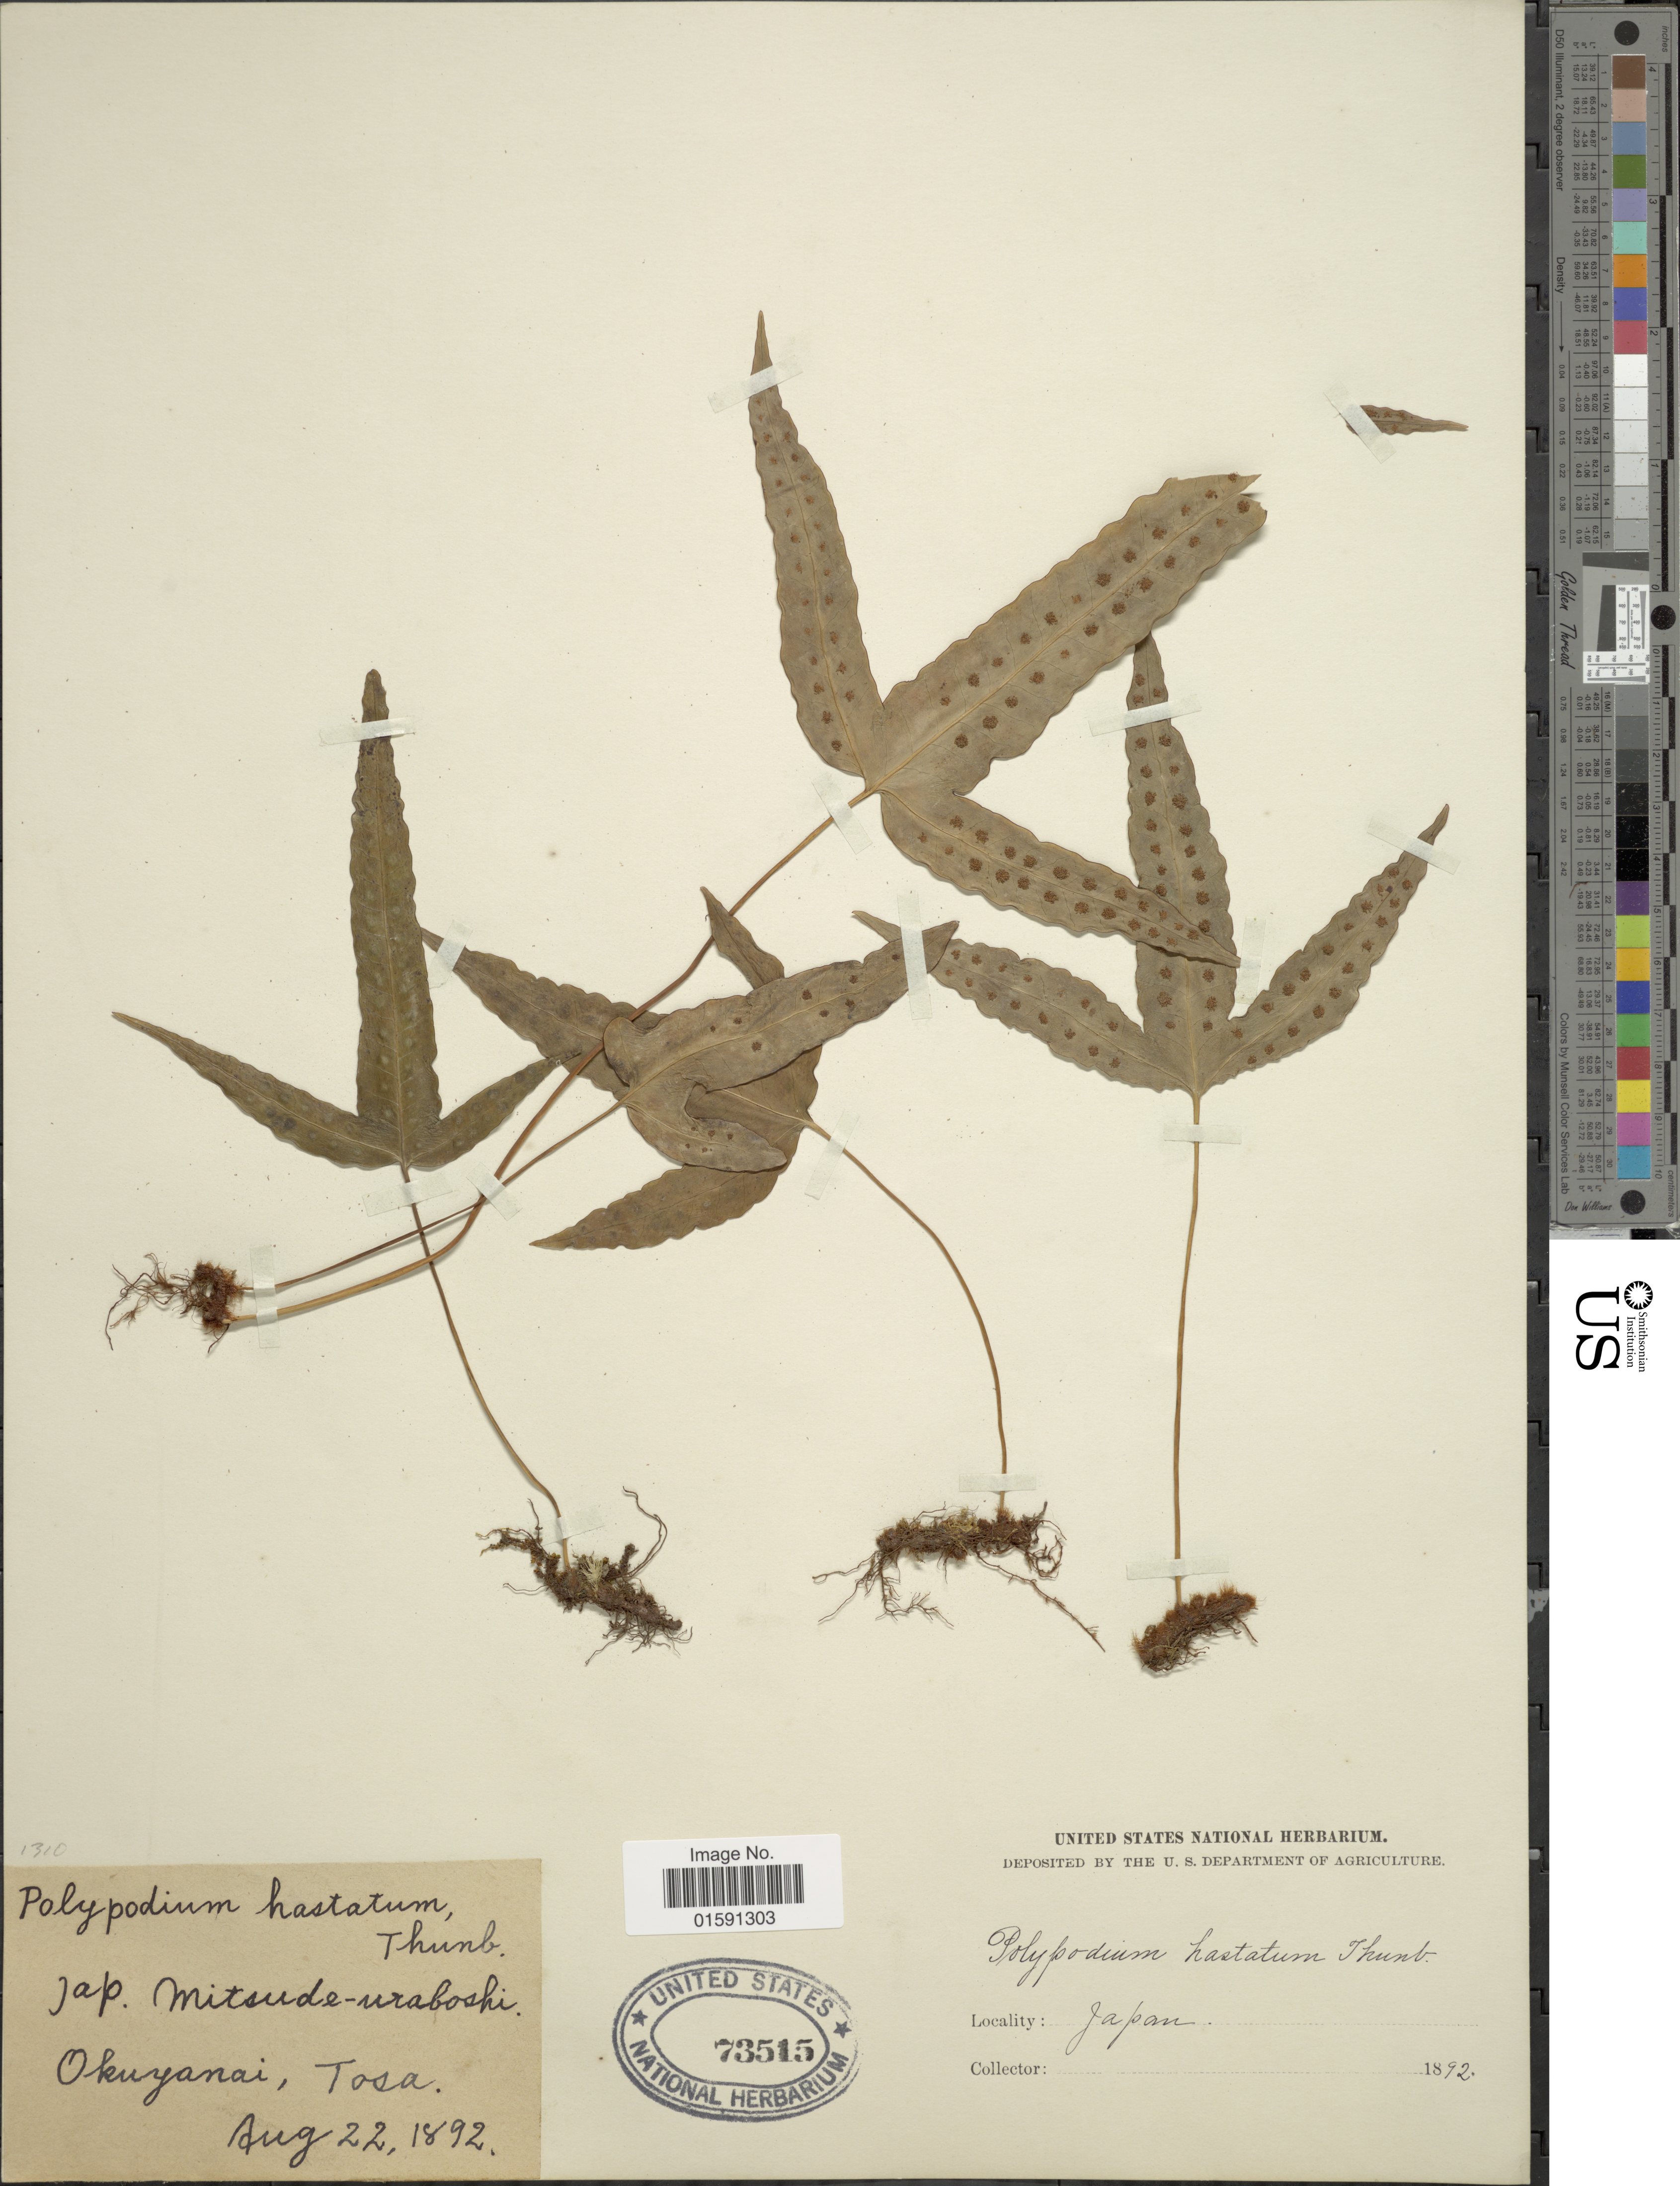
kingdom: Plantae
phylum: Tracheophyta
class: Polypodiopsida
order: Polypodiales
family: Polypodiaceae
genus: Selliguea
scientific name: Selliguea hastata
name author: (Thunb.) Fraser-Jenk.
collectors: U.S. National Herbarium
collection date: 1892-08-22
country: Japan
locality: Jap. Mitsude-uraboshi. Okuyanai, Tosa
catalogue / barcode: US 73515